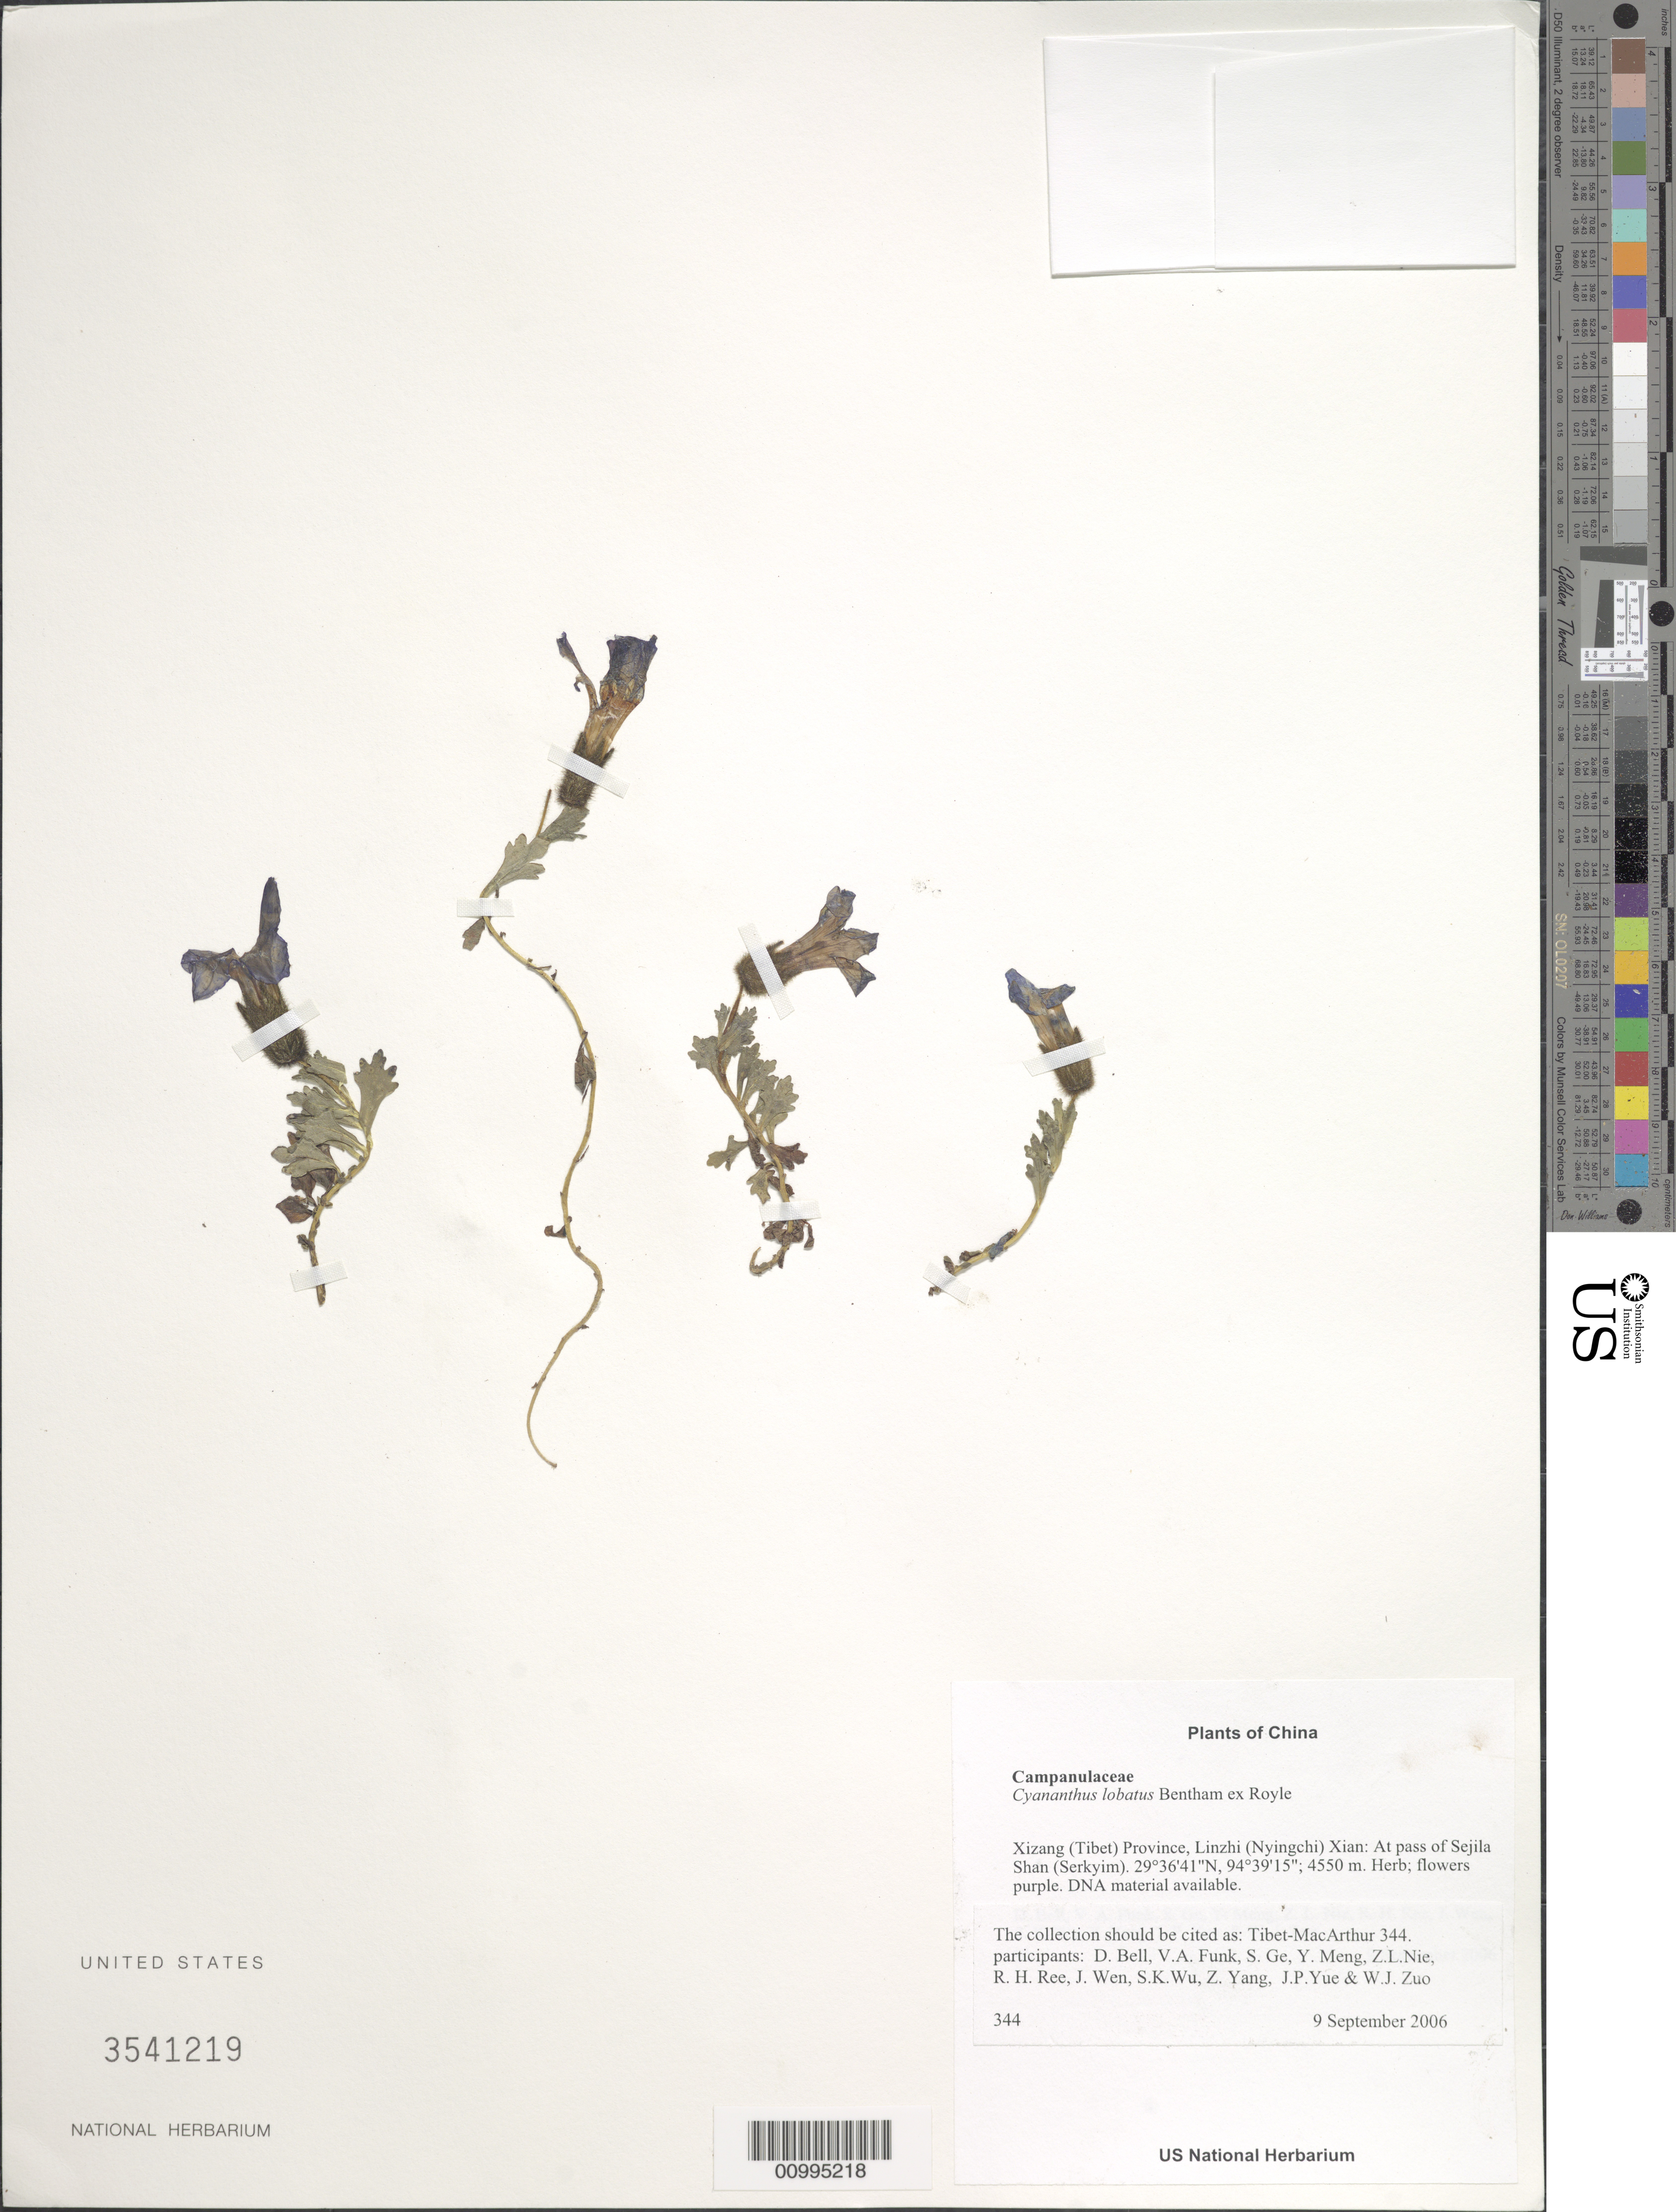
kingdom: Plantae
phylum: Tracheophyta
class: Magnoliopsida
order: Asterales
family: Campanulaceae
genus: Cyananthus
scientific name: Cyananthus lobatus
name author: Wall.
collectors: Tibet-MacArthur, D. A. Bell, V. Funk, S. Ge, Y. Meng, Z. Nie, R. Ree, J. Wen, S. K. Wu, Z. Yang, J. Yue & W. Zuo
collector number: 344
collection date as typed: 09 Sep 2006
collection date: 2006-09-09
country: China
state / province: Xizang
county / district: Linzhi (Nyingchi) Xian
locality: At pass of Sejila Shan (Serkyim).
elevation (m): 4550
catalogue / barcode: US 3541219